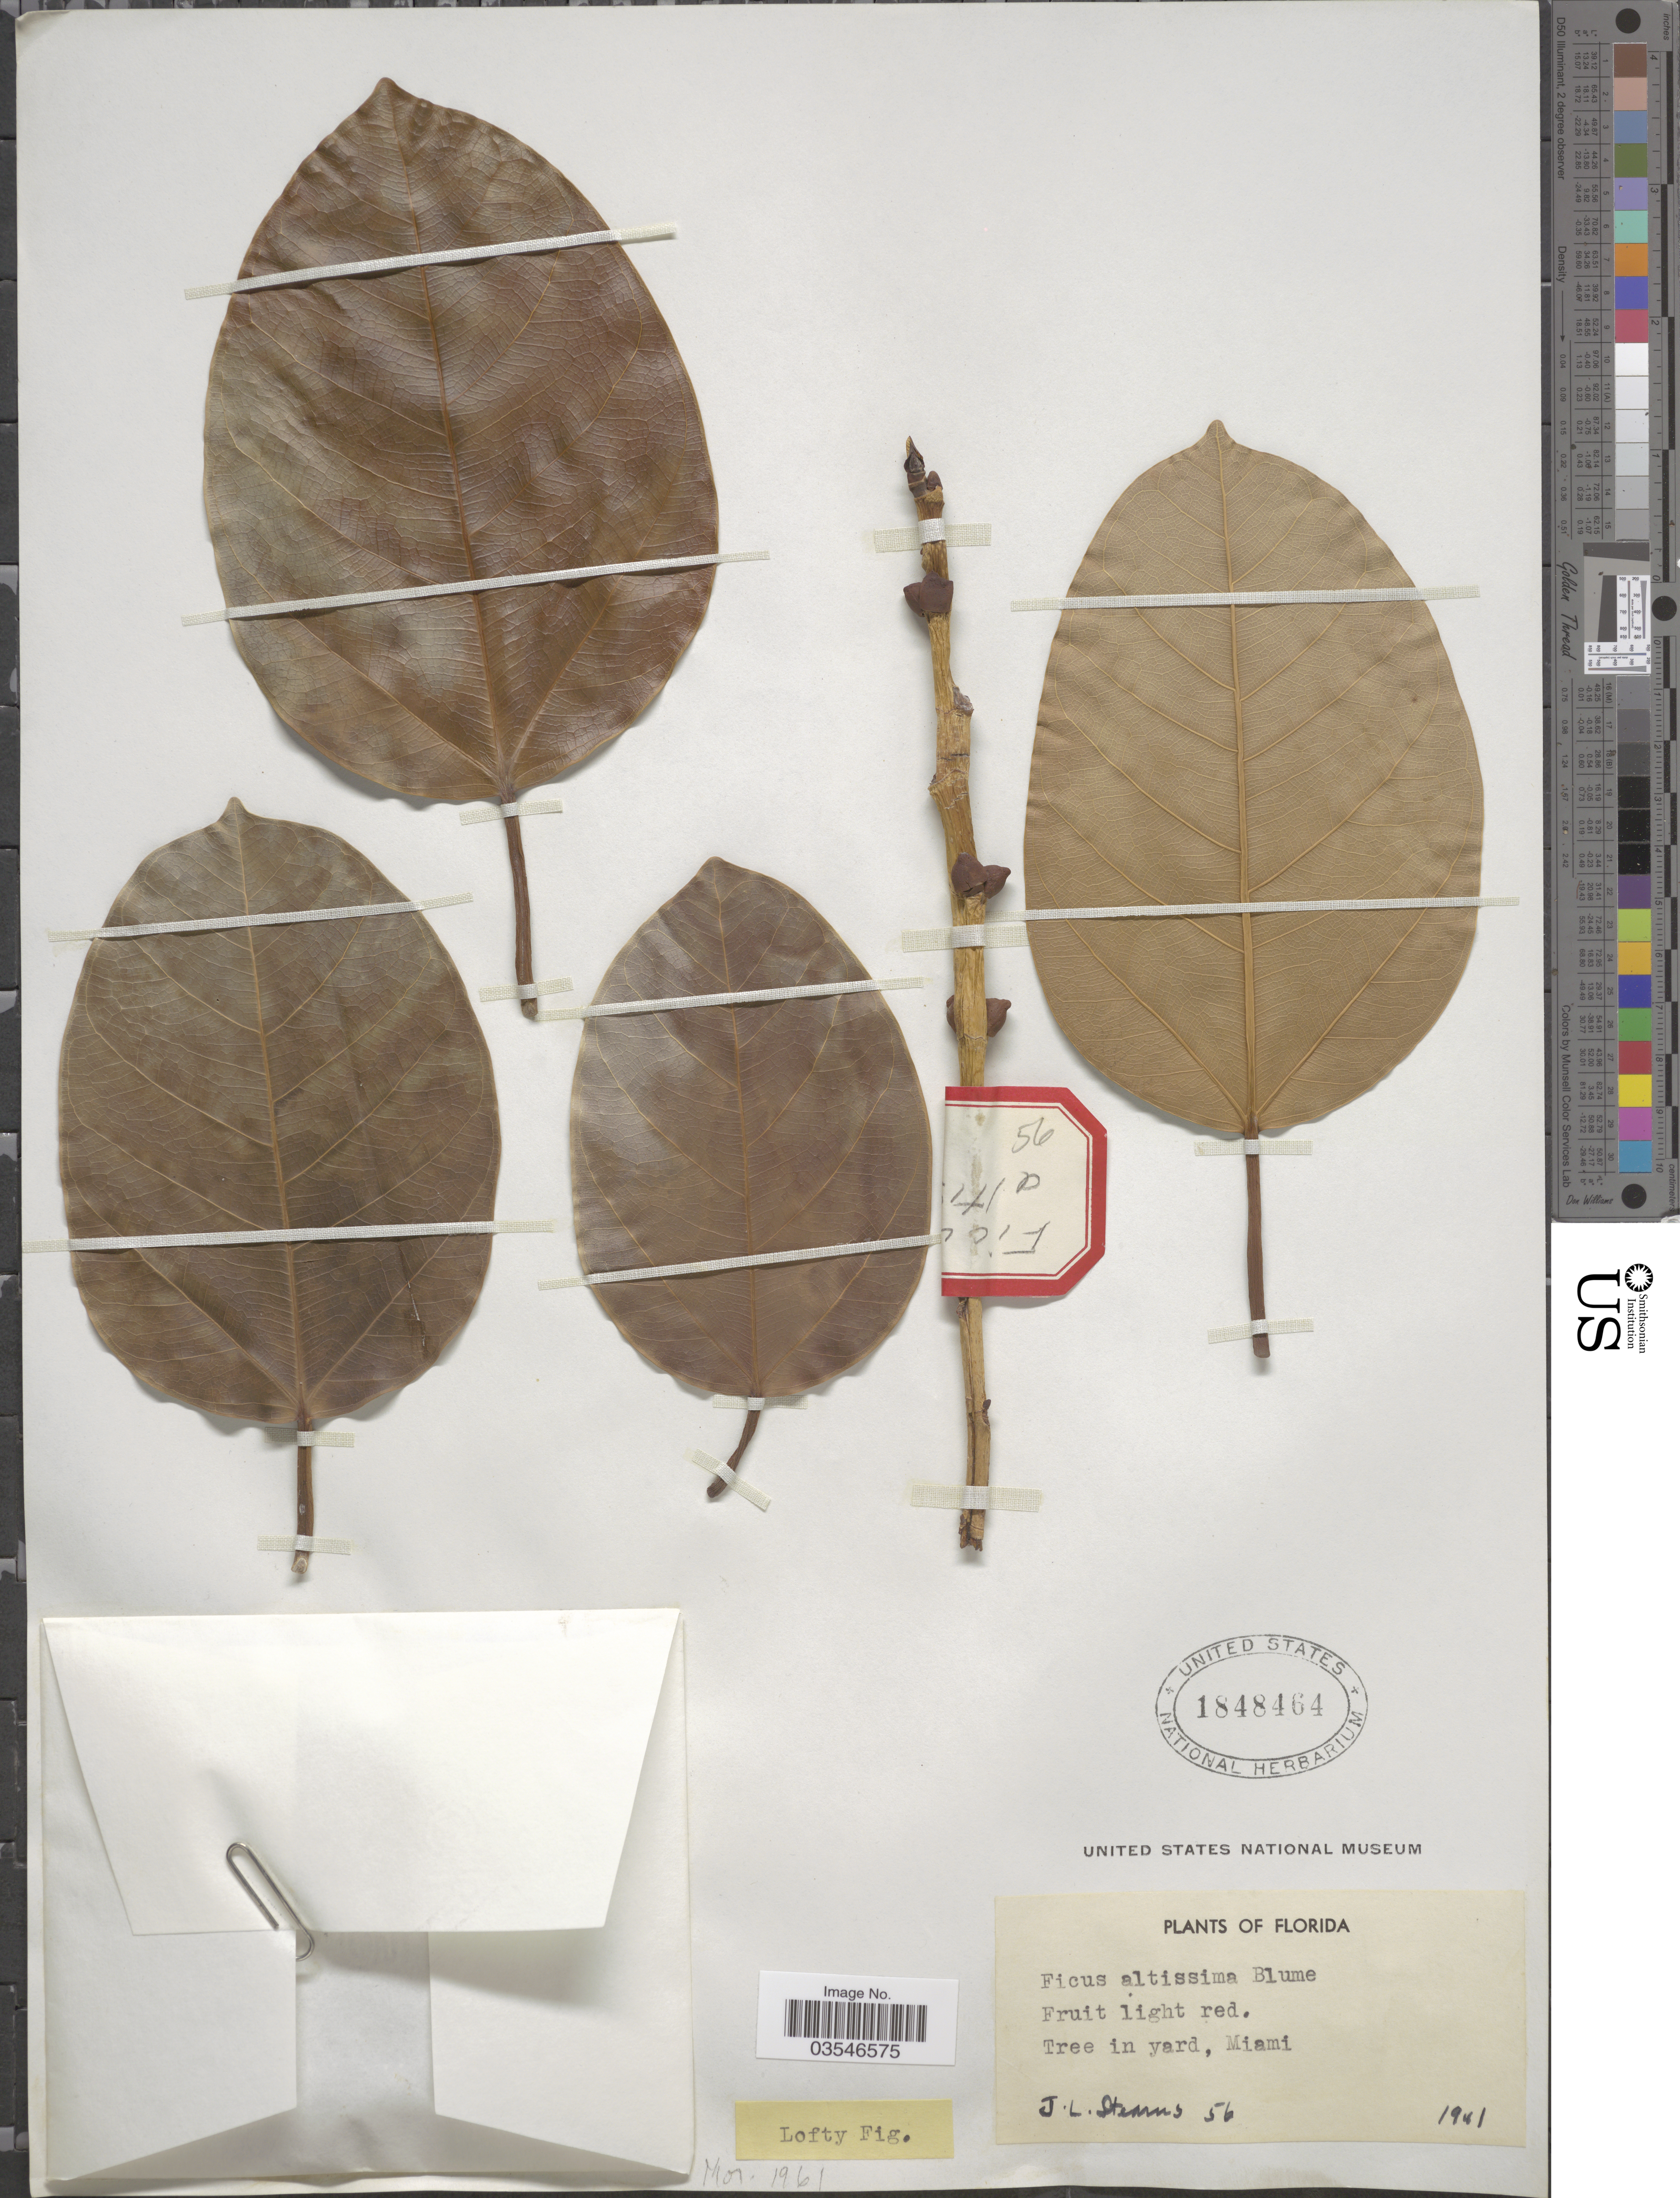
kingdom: Plantae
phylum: Tracheophyta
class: Magnoliopsida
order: Rosales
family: Moraceae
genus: Ficus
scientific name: Ficus altissima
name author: Blume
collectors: J. Stearns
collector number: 56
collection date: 1941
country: United States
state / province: Florida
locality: Miami.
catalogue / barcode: US 1848464